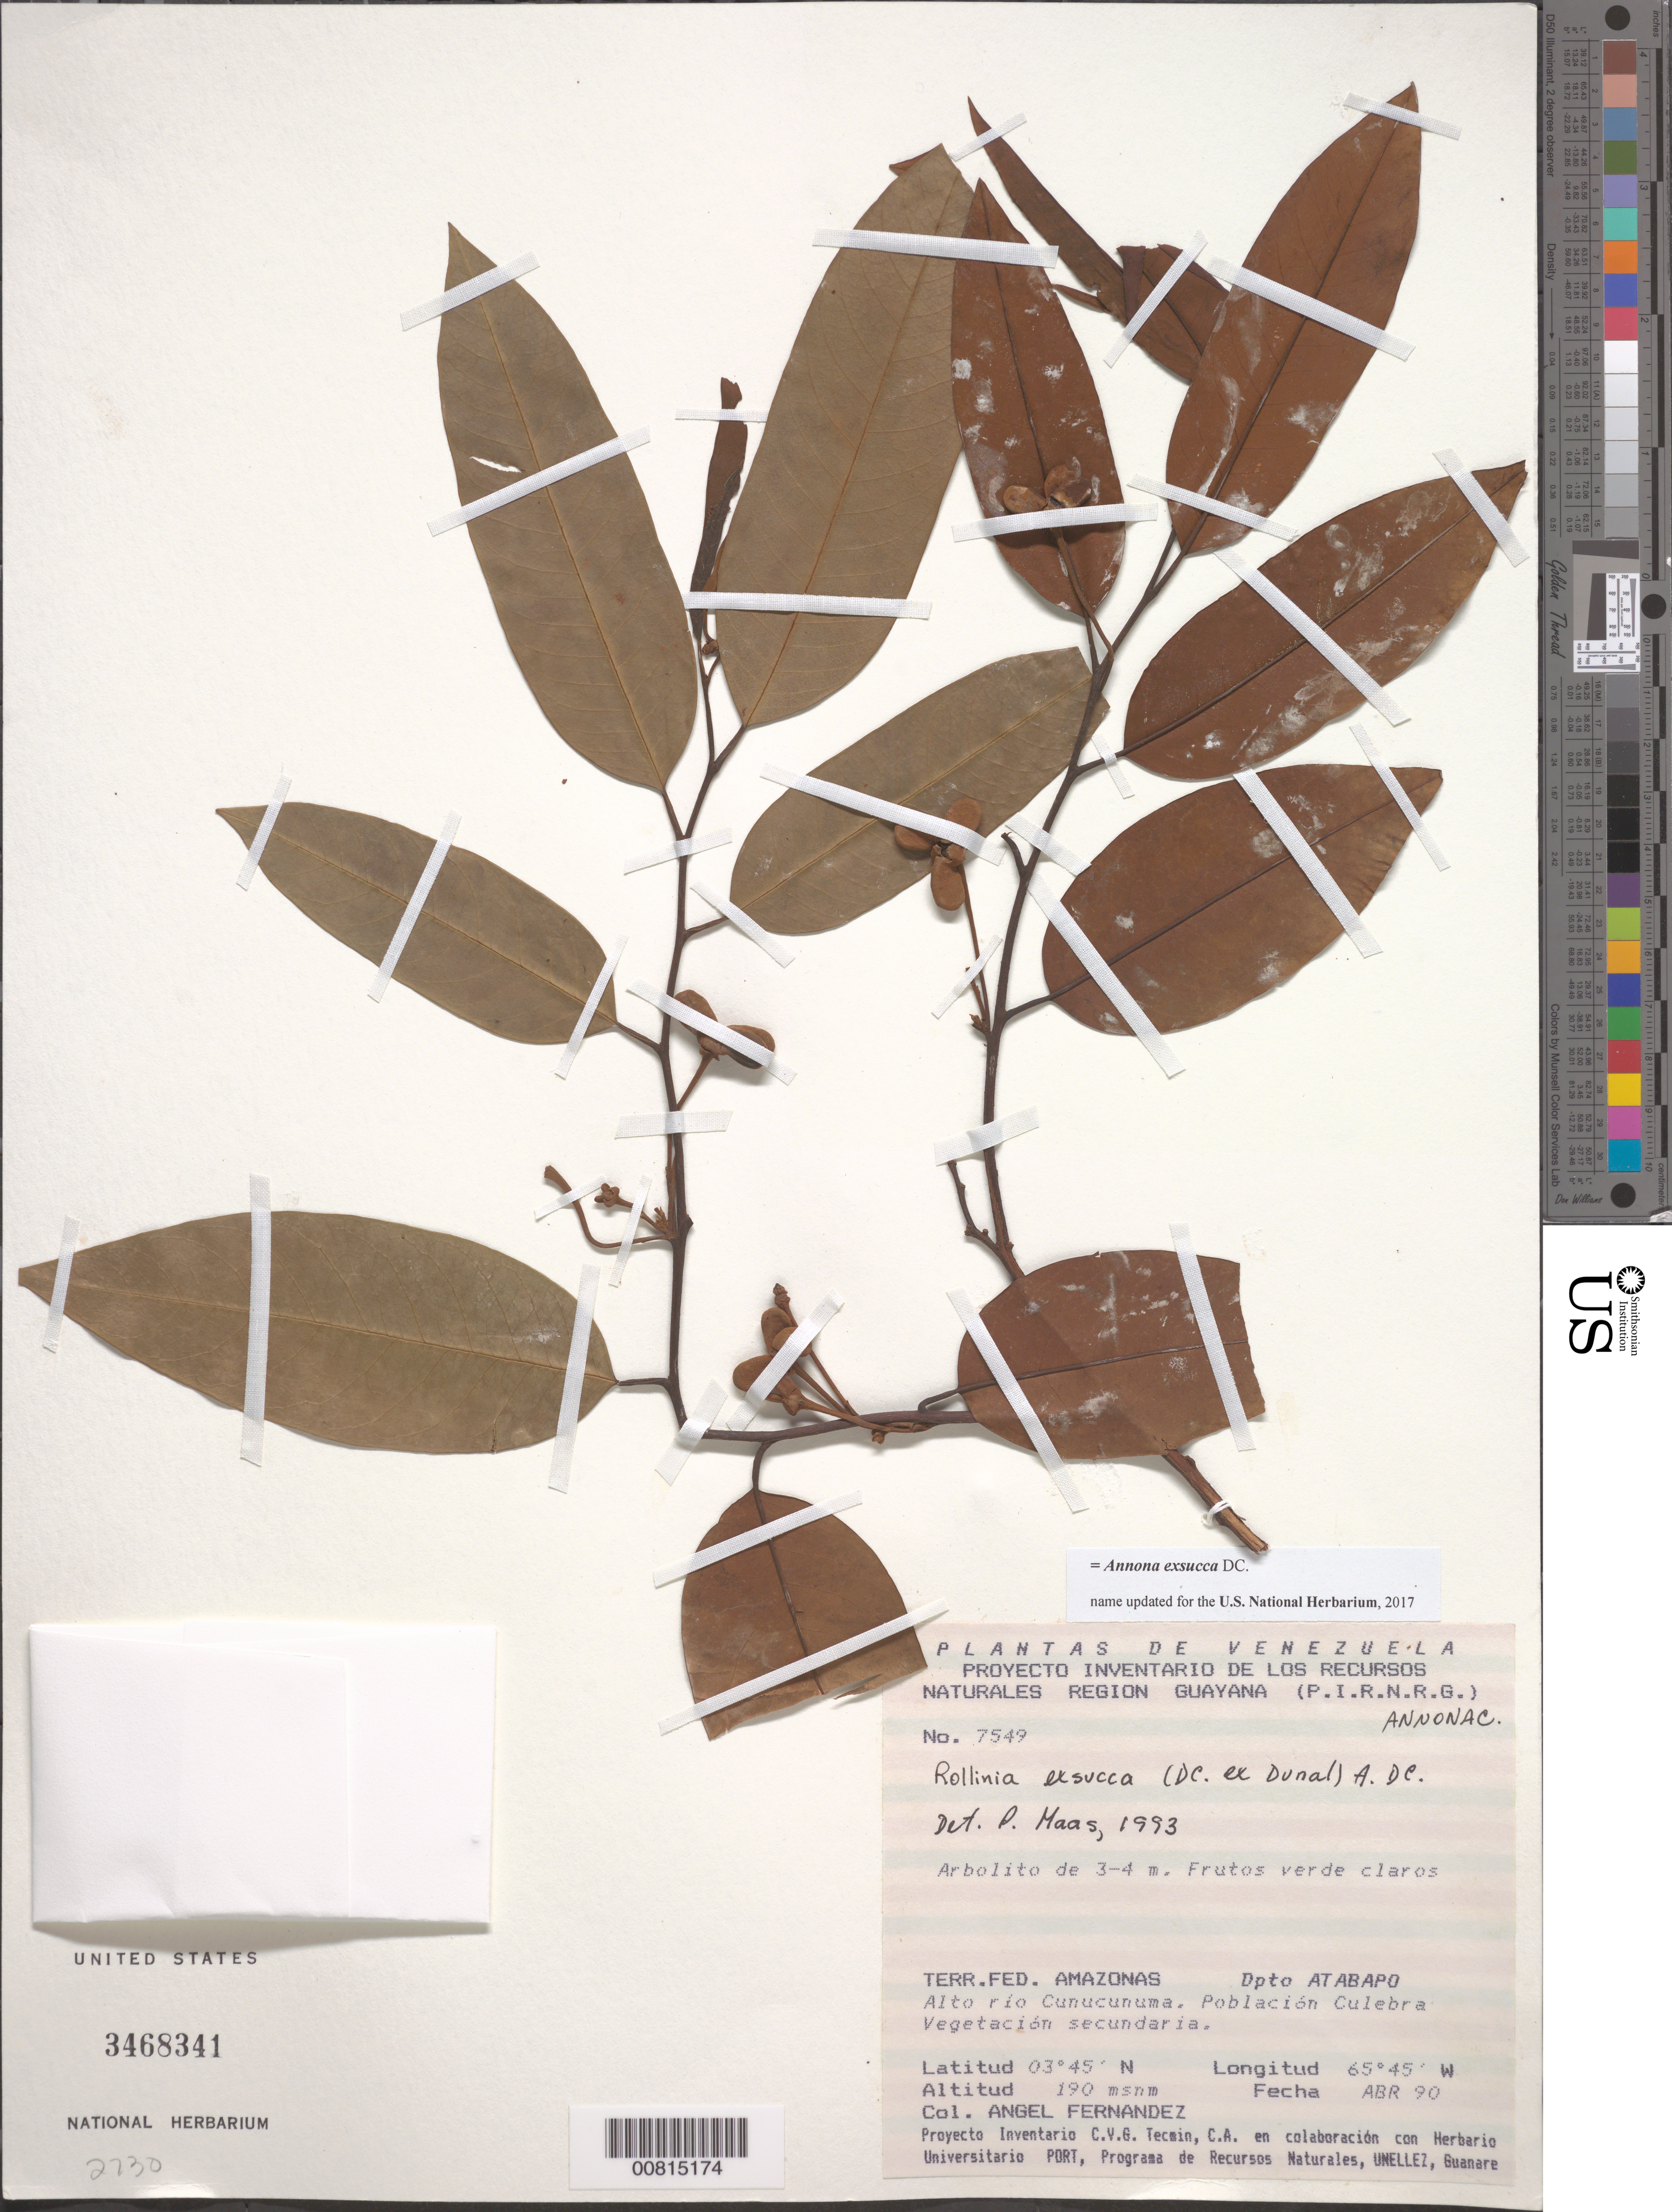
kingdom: Plantae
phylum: Tracheophyta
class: Magnoliopsida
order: Magnoliales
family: Annonaceae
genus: Annona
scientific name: Annona exsucca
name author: DC. ex Dunal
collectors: A. Fernández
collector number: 7549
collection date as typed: Apr-90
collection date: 1990-04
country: Venezuela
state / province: Amazonas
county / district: Atabapo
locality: Alto Río Cunucunuma, Población Culebra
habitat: Secondary vegetation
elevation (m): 190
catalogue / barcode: US 3468341